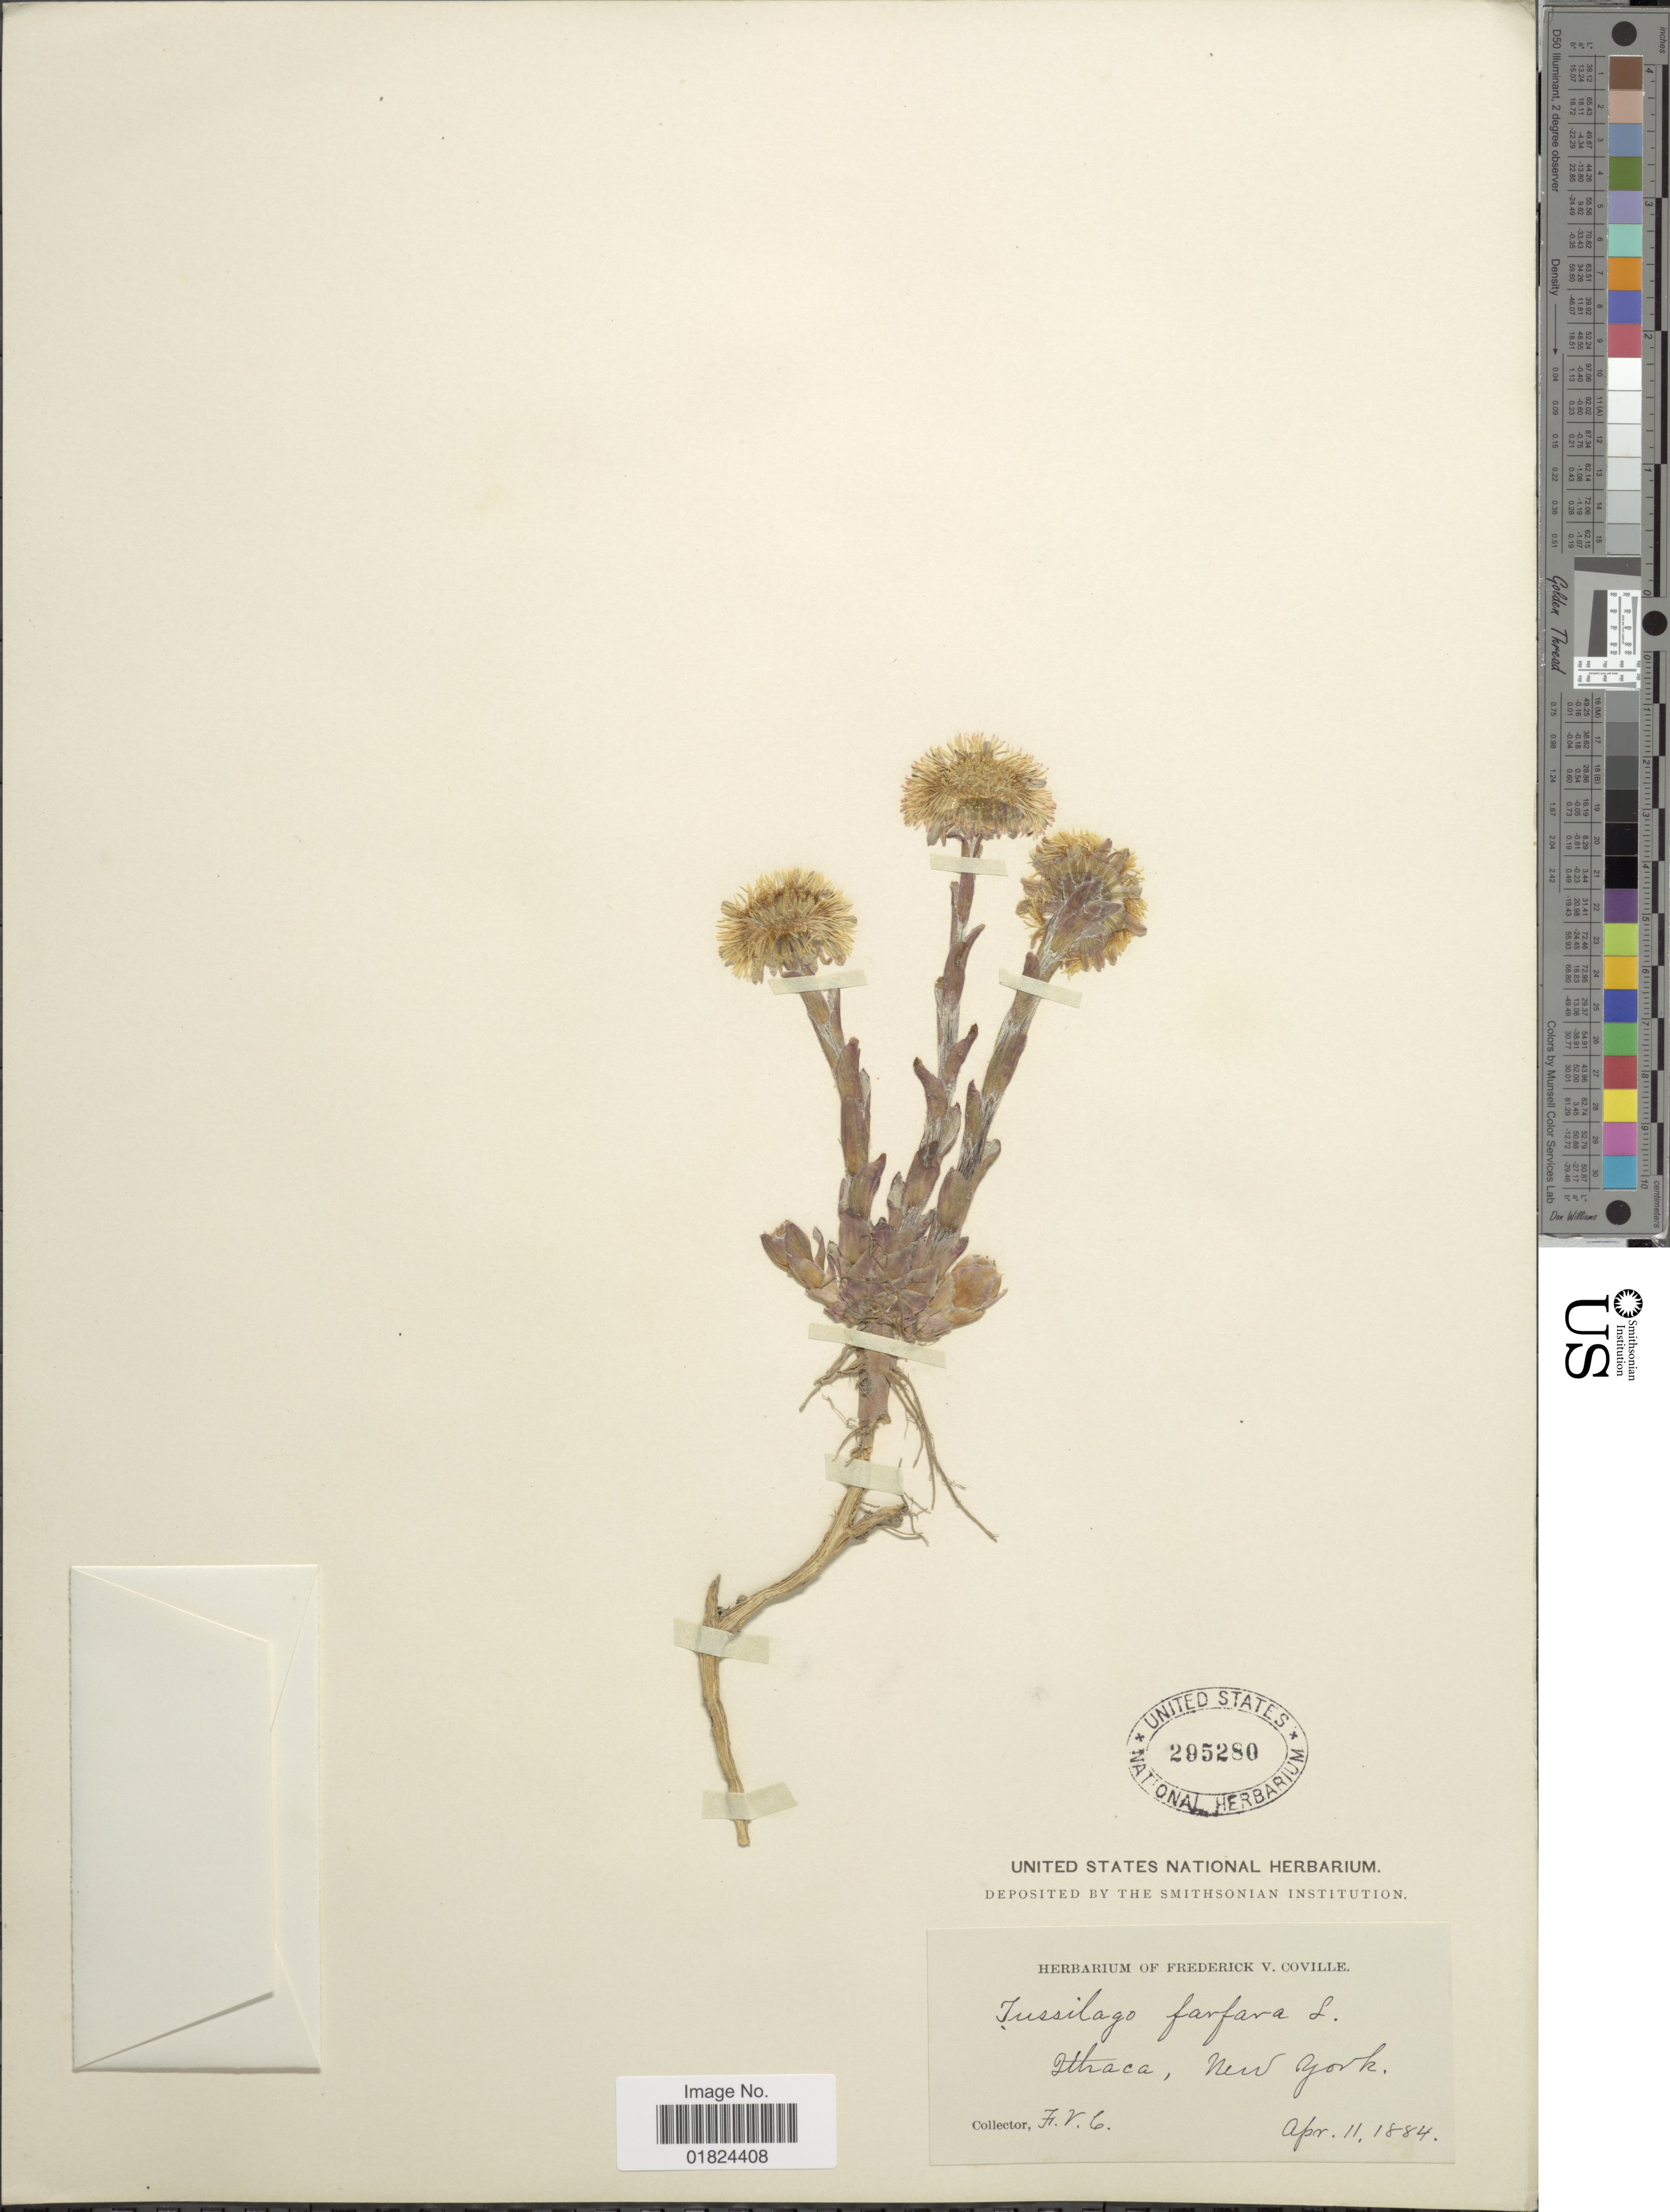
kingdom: Plantae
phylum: Tracheophyta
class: Magnoliopsida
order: Asterales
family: Asteraceae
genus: Tussilago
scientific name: Tussilago farfara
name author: L.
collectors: F. V. Coville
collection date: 1884-04-11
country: United States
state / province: New York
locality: Ithaca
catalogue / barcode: US 295280